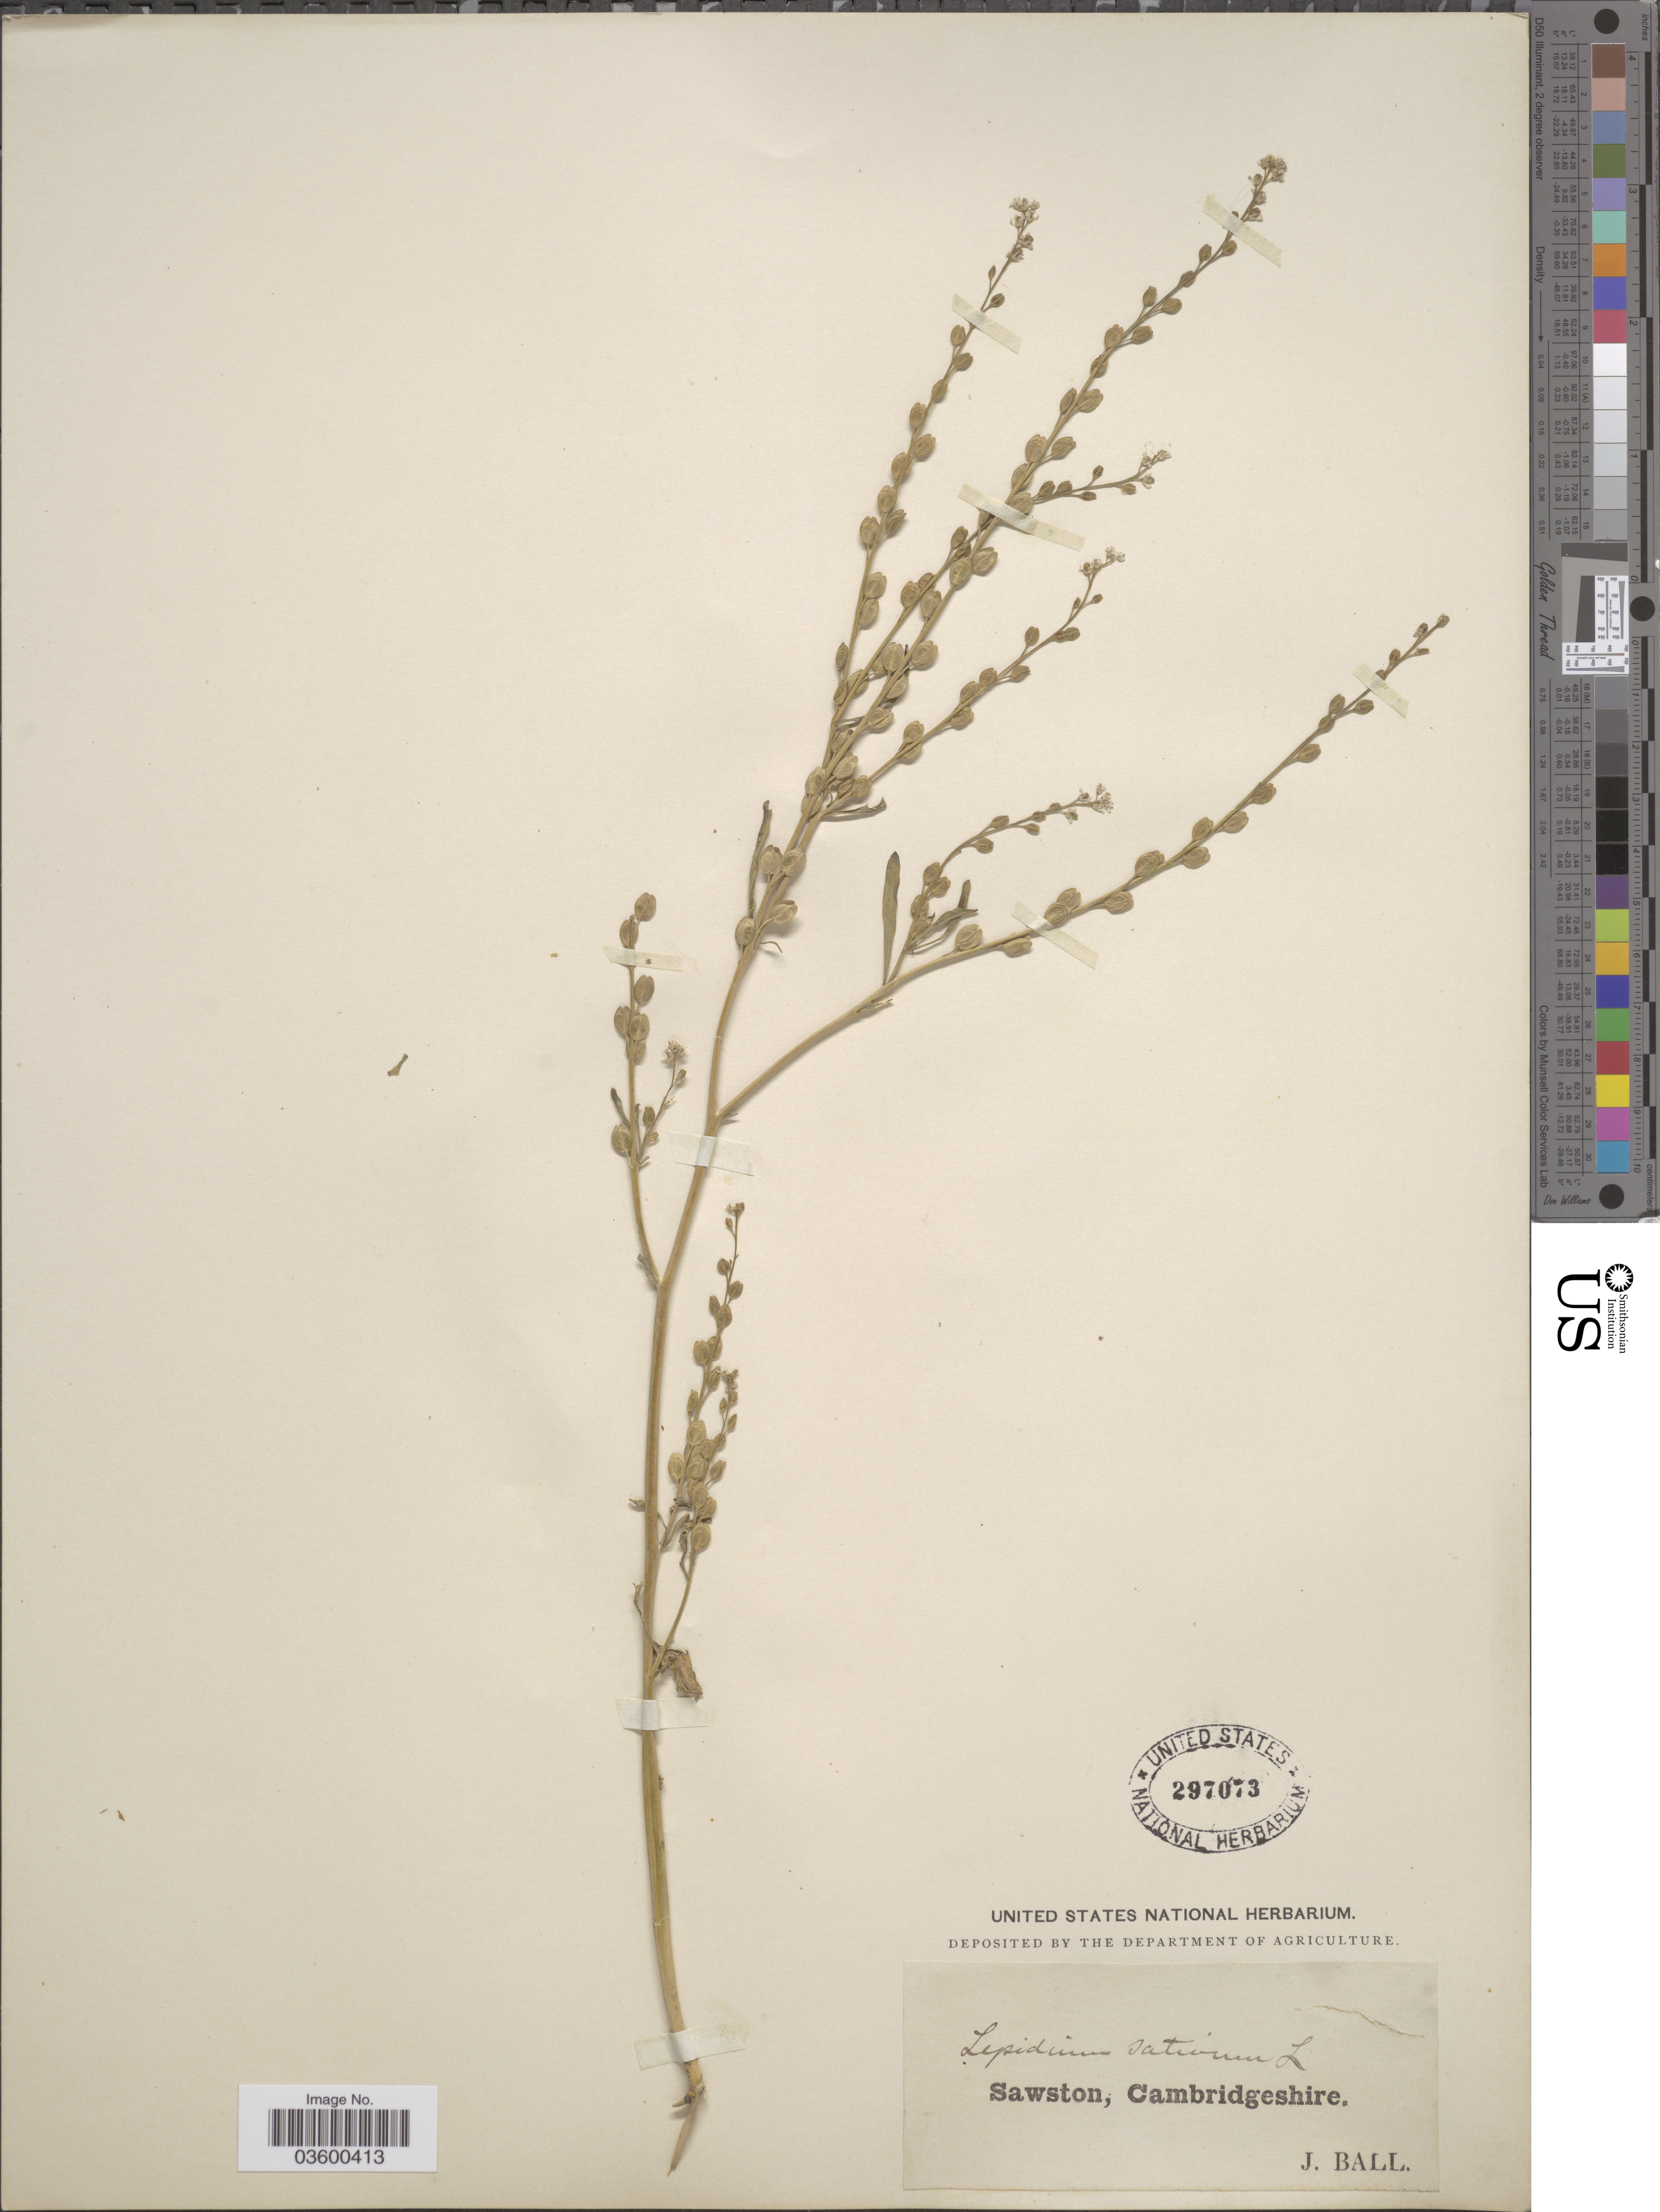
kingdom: Plantae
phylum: Tracheophyta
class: Magnoliopsida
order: Brassicales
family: Brassicaceae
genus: Lepidium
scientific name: Lepidium sativum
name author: L.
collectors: J. Ball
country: United Kingdom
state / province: England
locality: Sawston, Cambridgeshire.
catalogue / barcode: US 297073